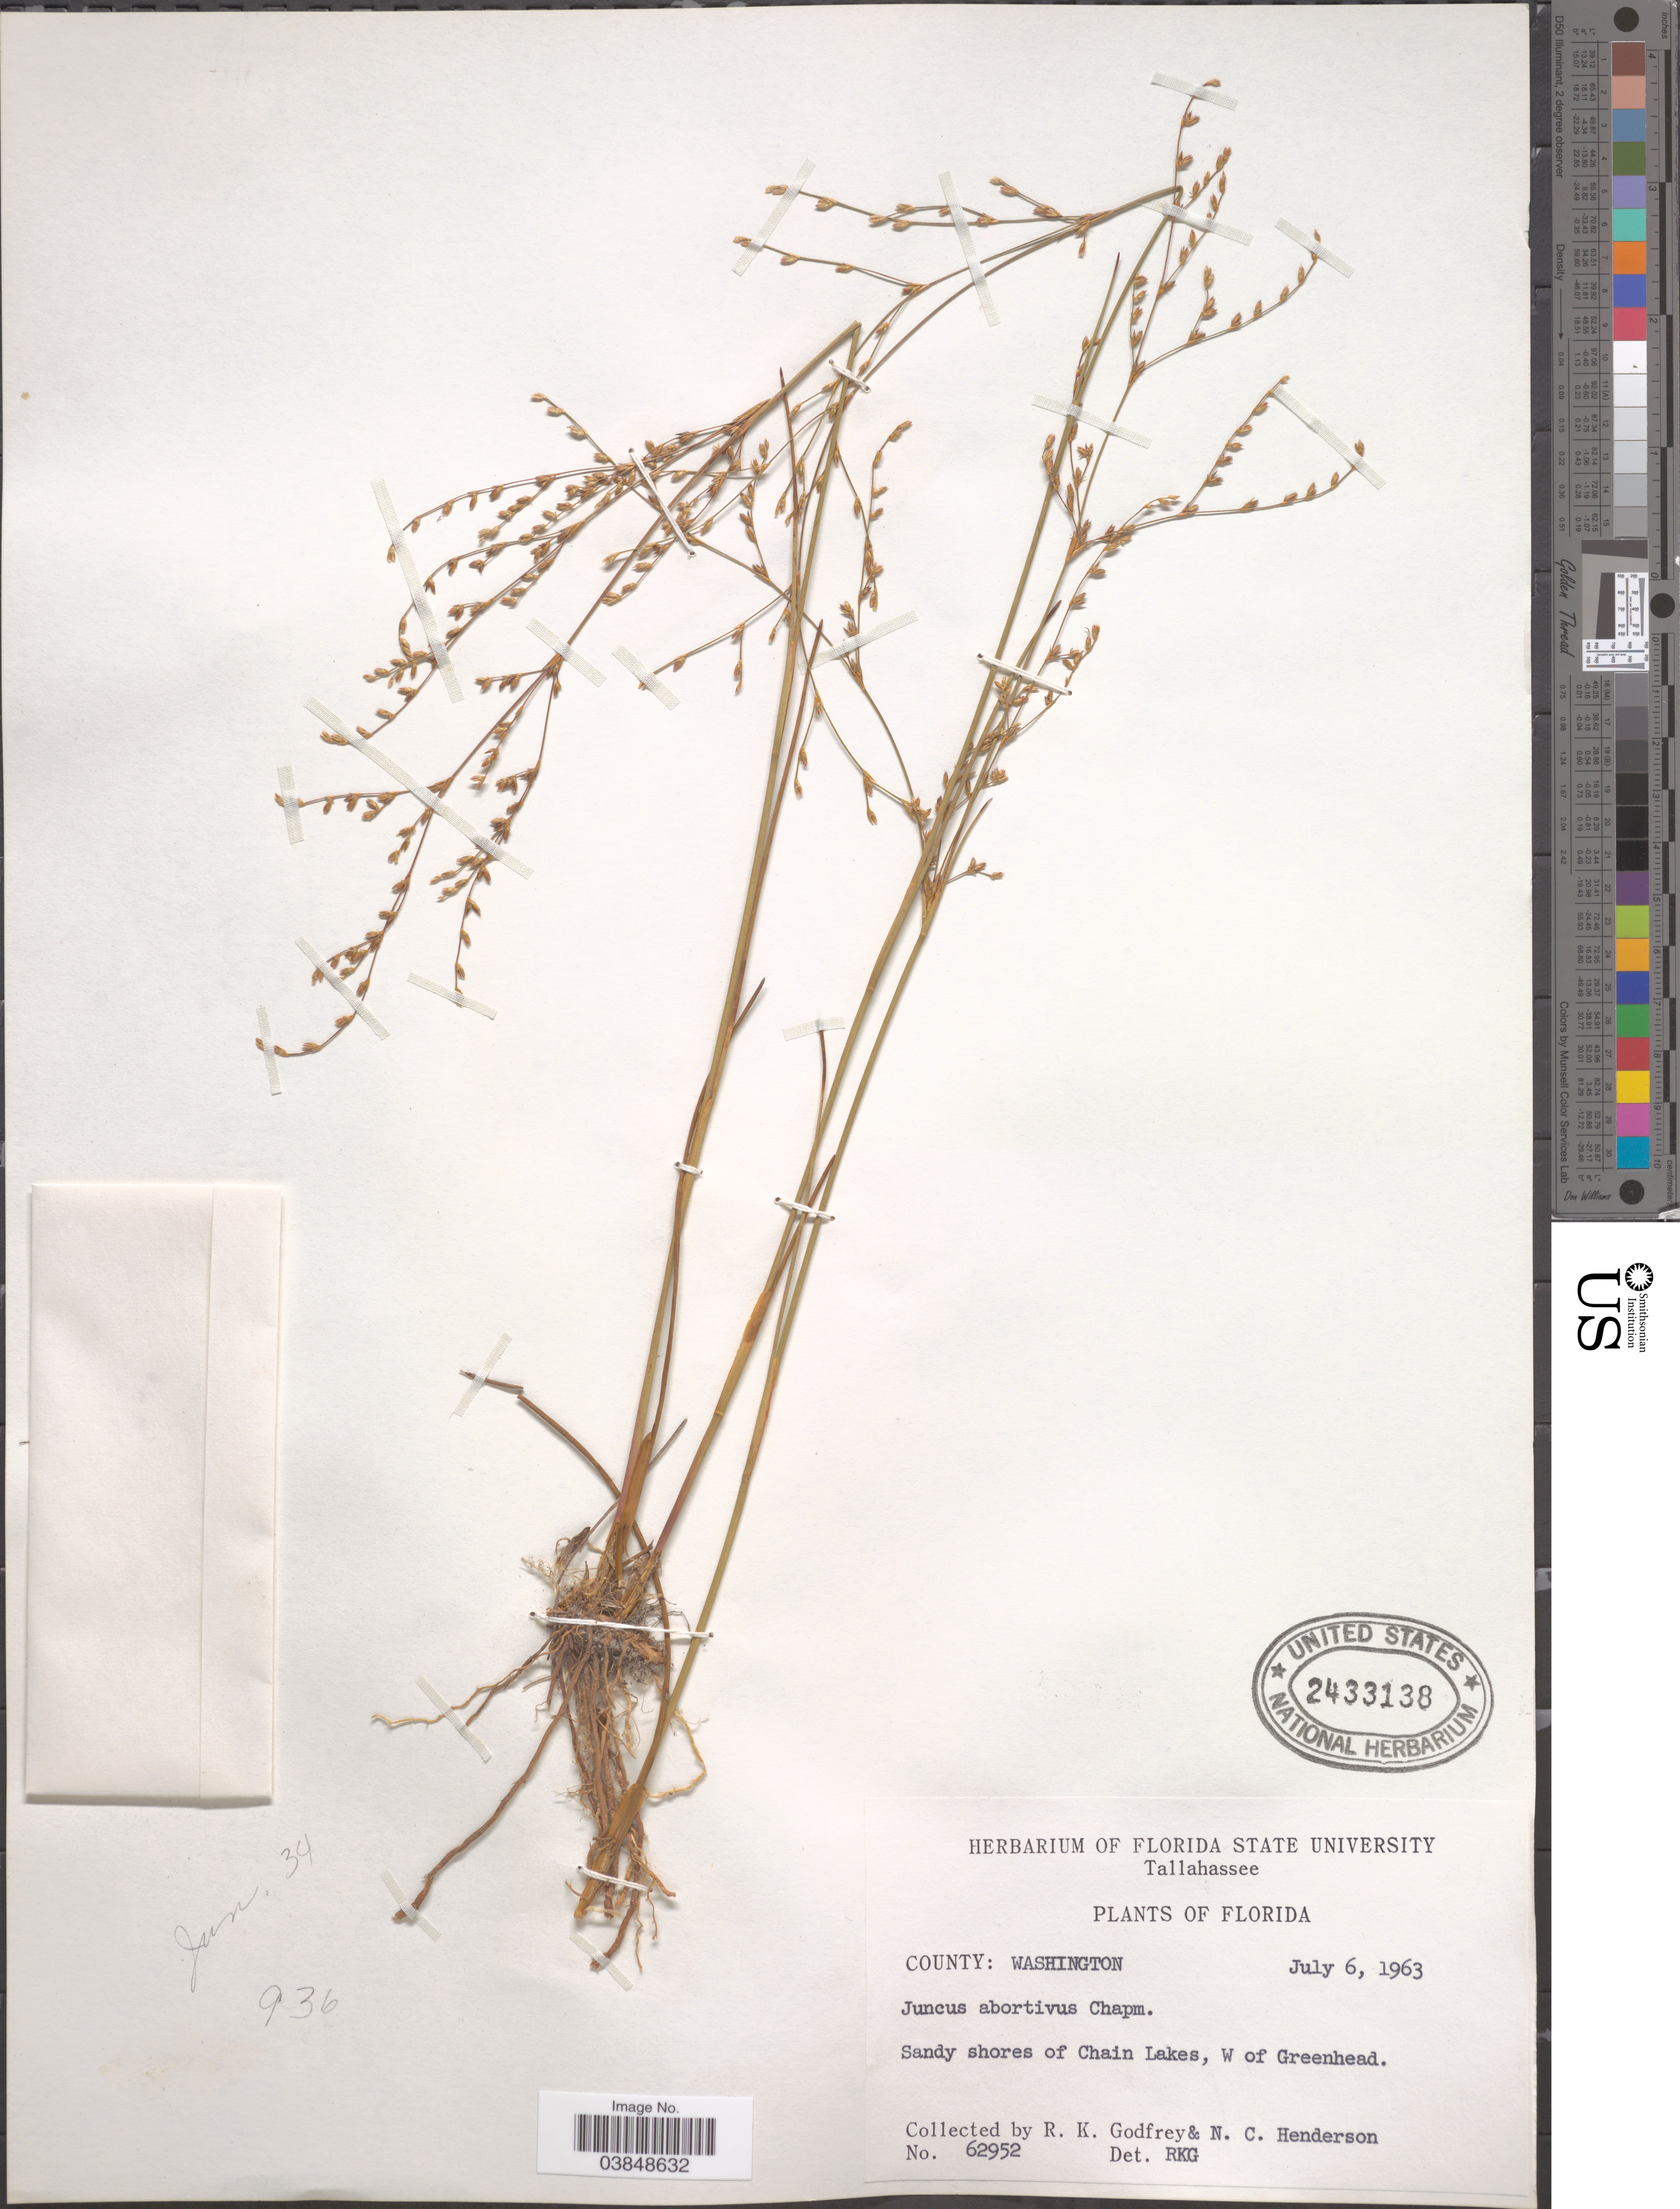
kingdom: Plantae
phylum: Tracheophyta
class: Liliopsida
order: Poales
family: Juncaceae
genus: Juncus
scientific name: Juncus abortivus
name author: Chapm.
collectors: R. K. Godfrey & N. C. Henderson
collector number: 62952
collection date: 1963-07-06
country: United States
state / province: Florida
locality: County: Washington. Sandy shores of Chain Lakes, W of Greenhead.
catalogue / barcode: US 2433138